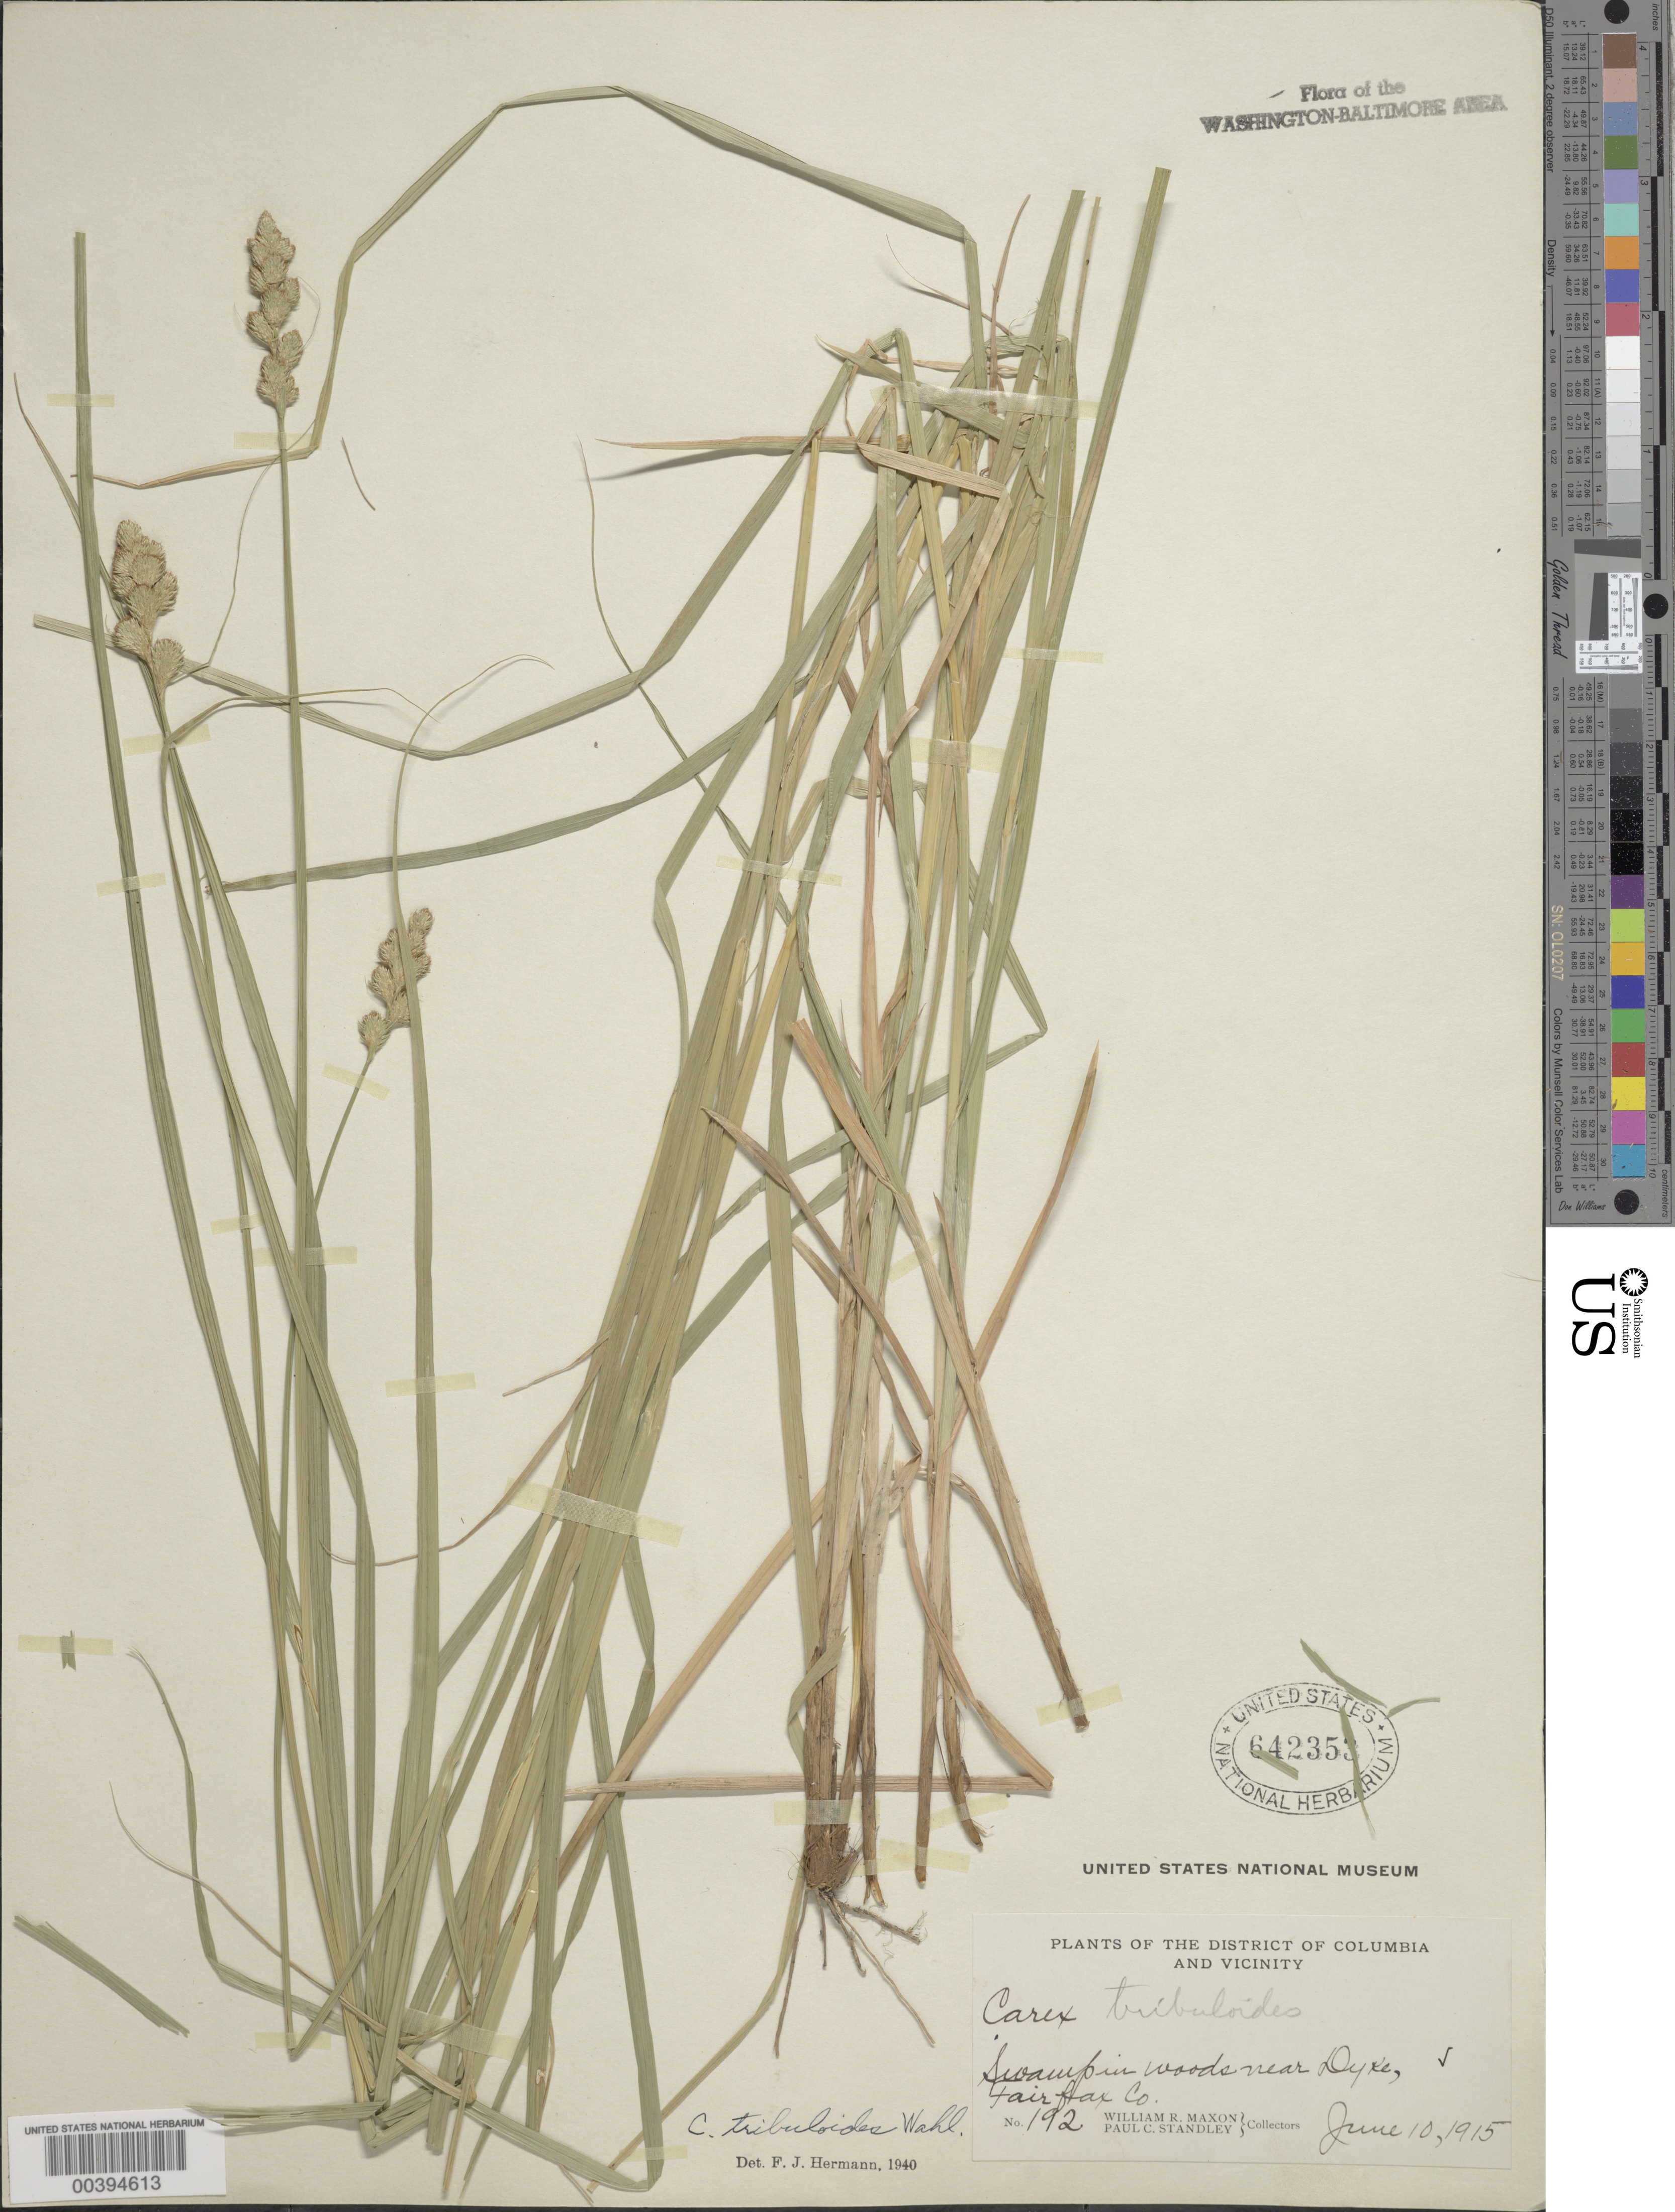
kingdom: Plantae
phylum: Tracheophyta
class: Liliopsida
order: Poales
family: Cyperaceae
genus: Carex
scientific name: Carex tribuloides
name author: Wahlenb.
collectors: W. R. Maxon & P. C. Standley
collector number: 192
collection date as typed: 10 Jun 1915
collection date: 1915-06-10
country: United States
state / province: Virginia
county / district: Fairfax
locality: near Dyke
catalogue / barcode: US 642353